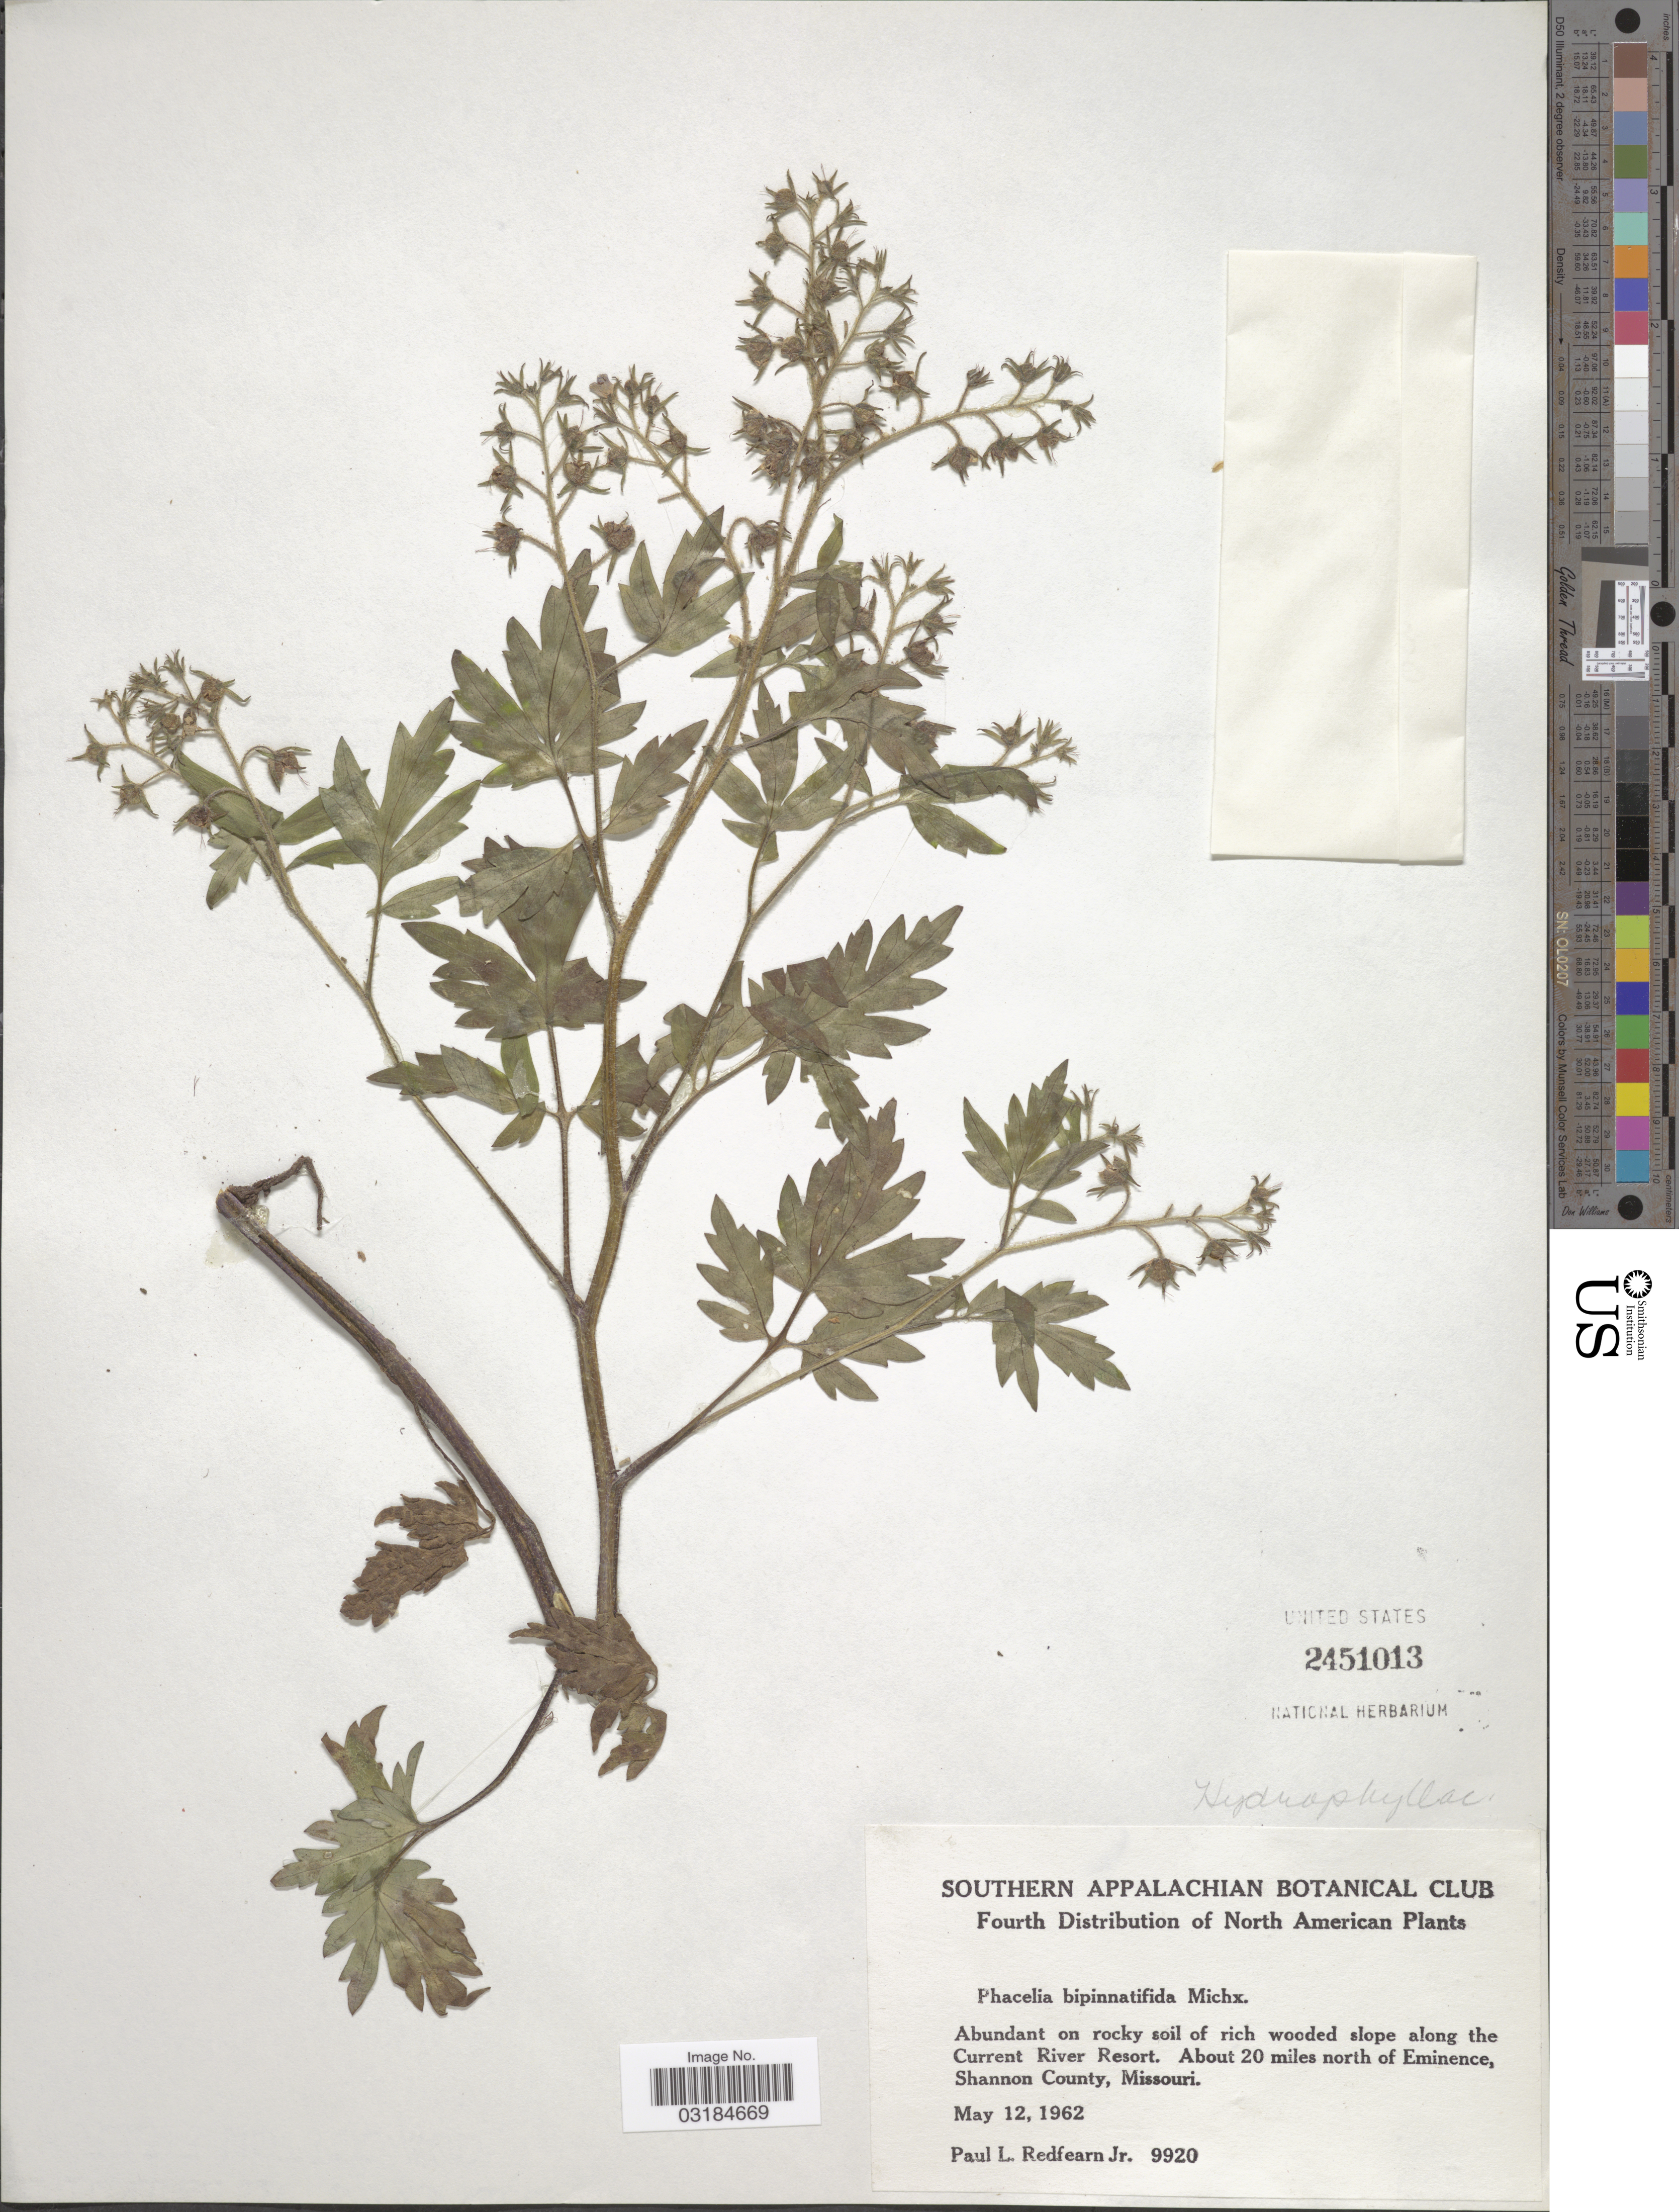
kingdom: Plantae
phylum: Tracheophyta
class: Magnoliopsida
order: Boraginales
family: Hydrophyllaceae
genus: Phacelia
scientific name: Phacelia bipinnatifida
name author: (Atwood) Michx.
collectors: P. Redfearn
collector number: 9920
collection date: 1962-05-12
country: United States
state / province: Missouri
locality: Abundant on rocky soil of rich wooded slope along the Current River Resort. About 20 miles north of Eminence, Shannon County.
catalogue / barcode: US 2451013